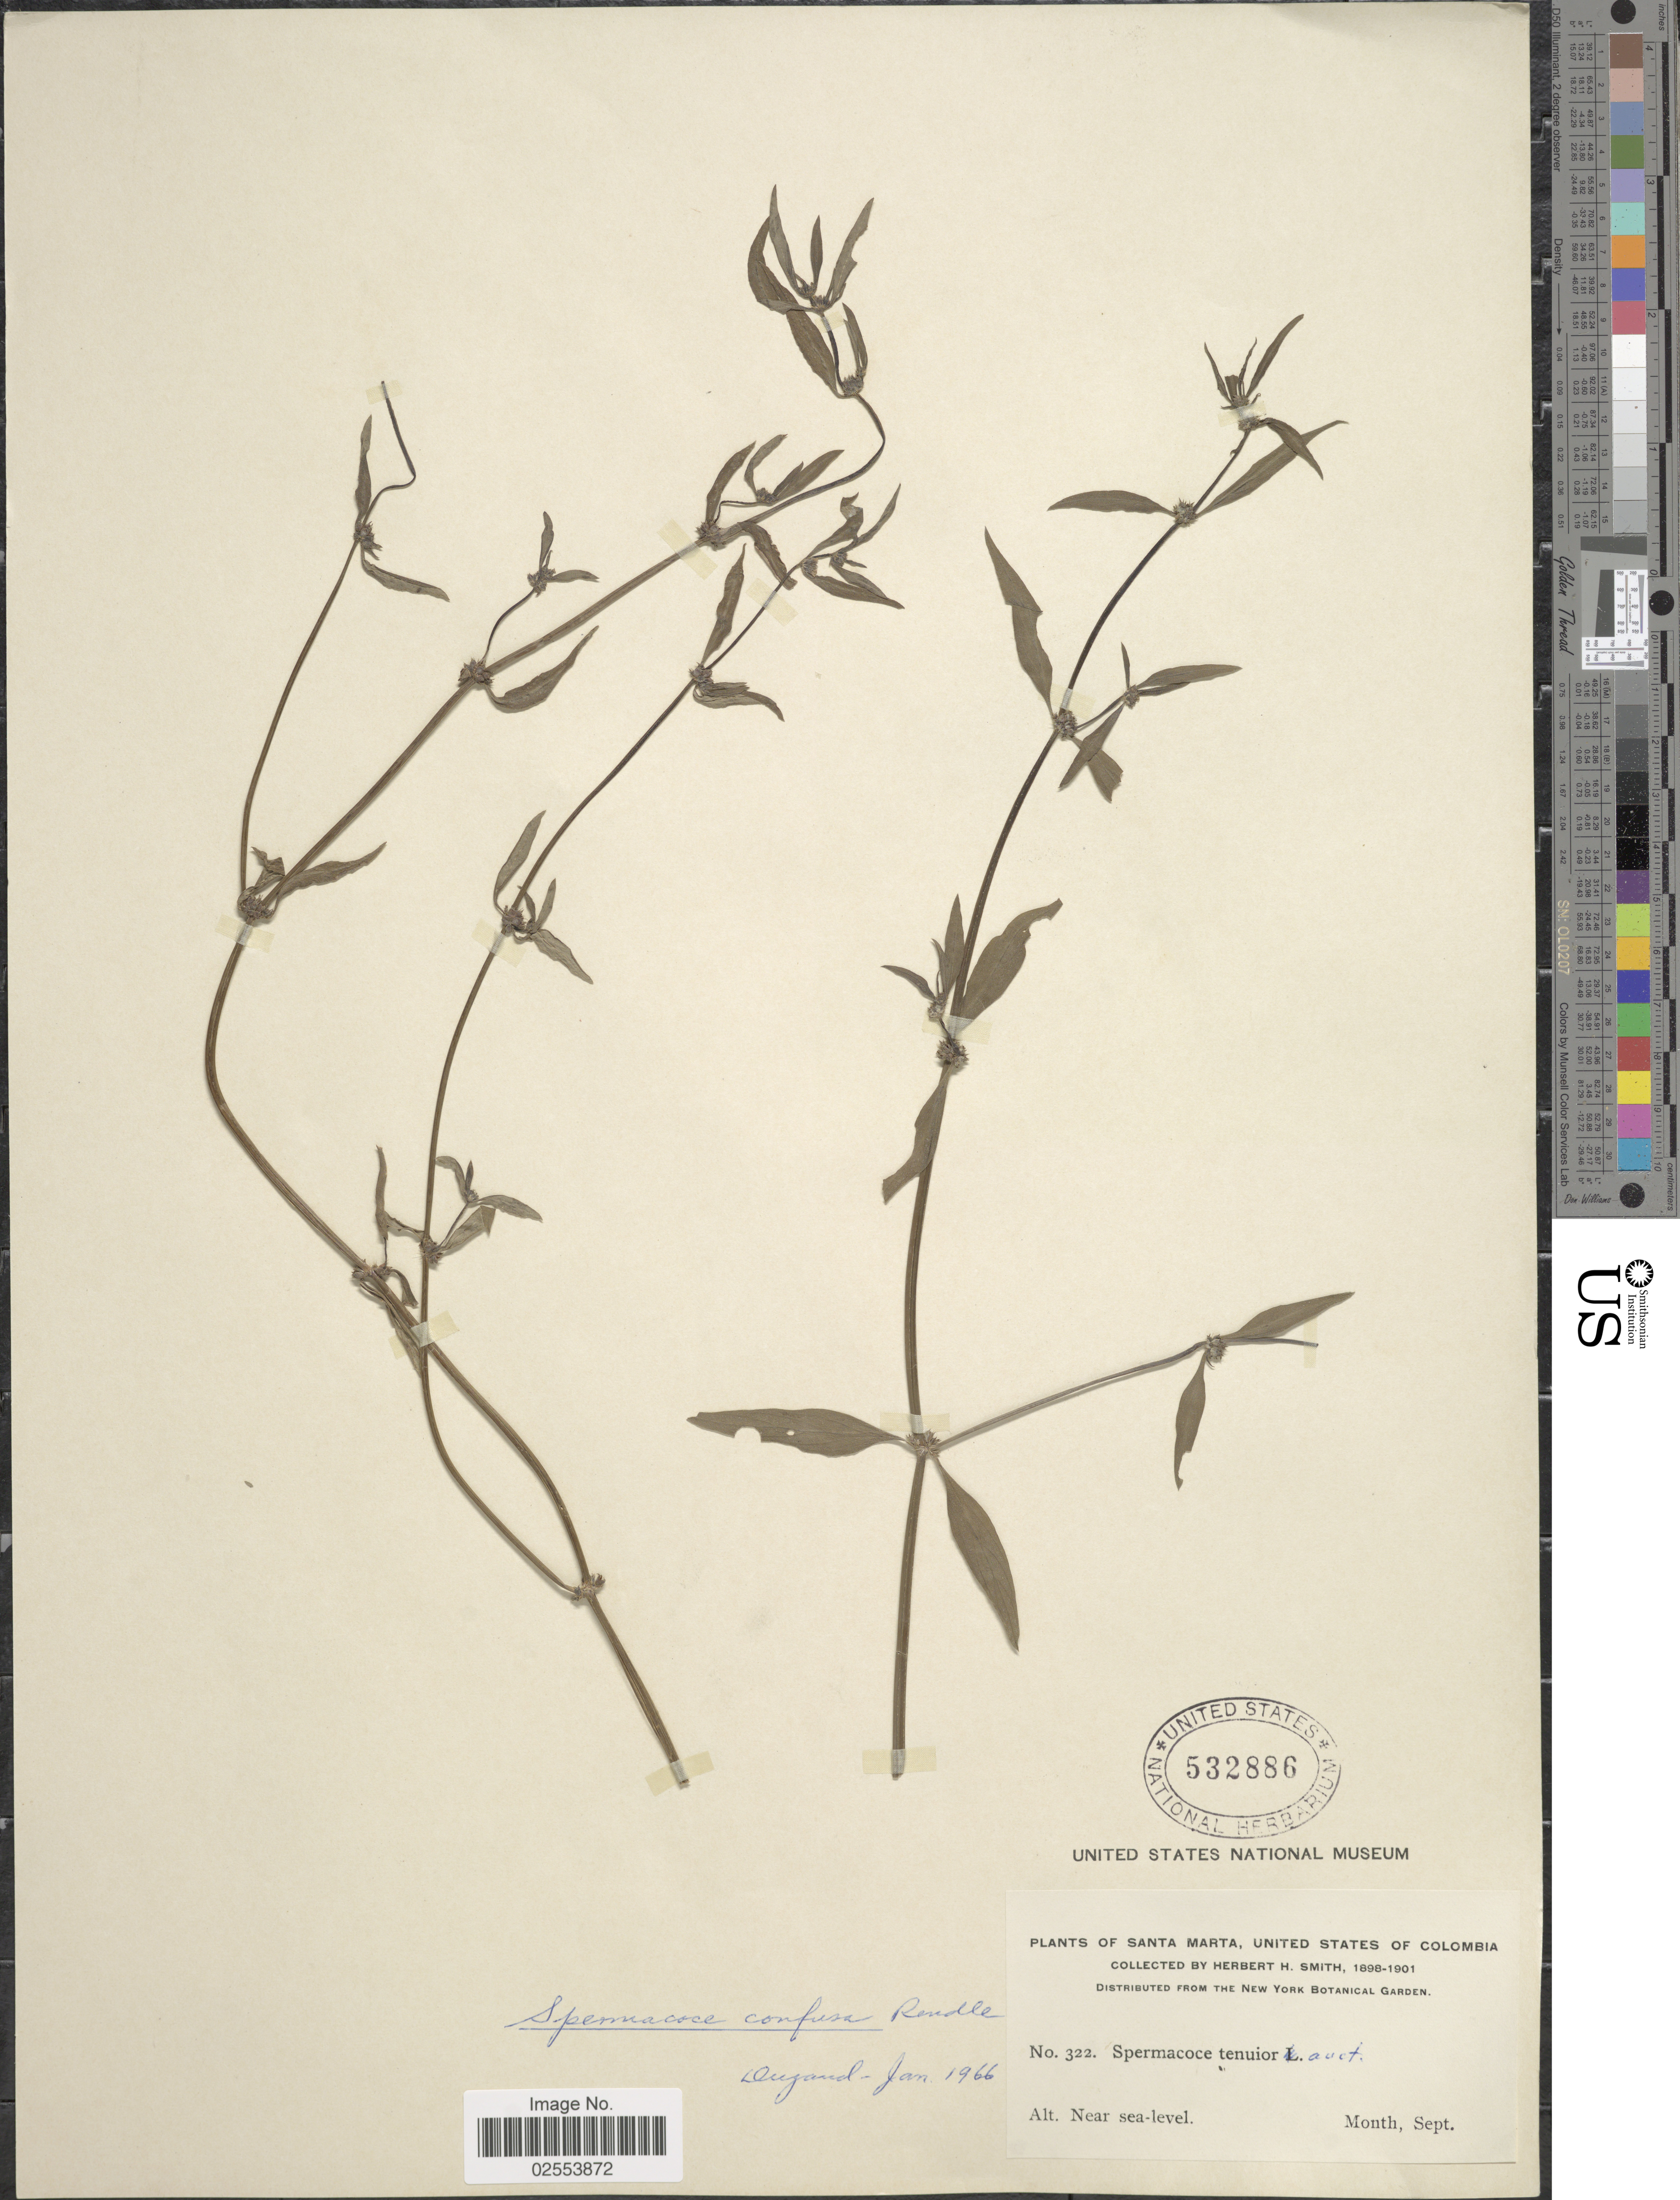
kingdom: Plantae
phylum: Tracheophyta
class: Magnoliopsida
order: Gentianales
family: Rubiaceae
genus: Spermacoce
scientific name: Spermacoce confusa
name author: Rendle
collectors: Herbert H. Smith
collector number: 322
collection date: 1898-09/1901-09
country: Colombia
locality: Santa Marta, United States of Colombia.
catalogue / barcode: US 532886